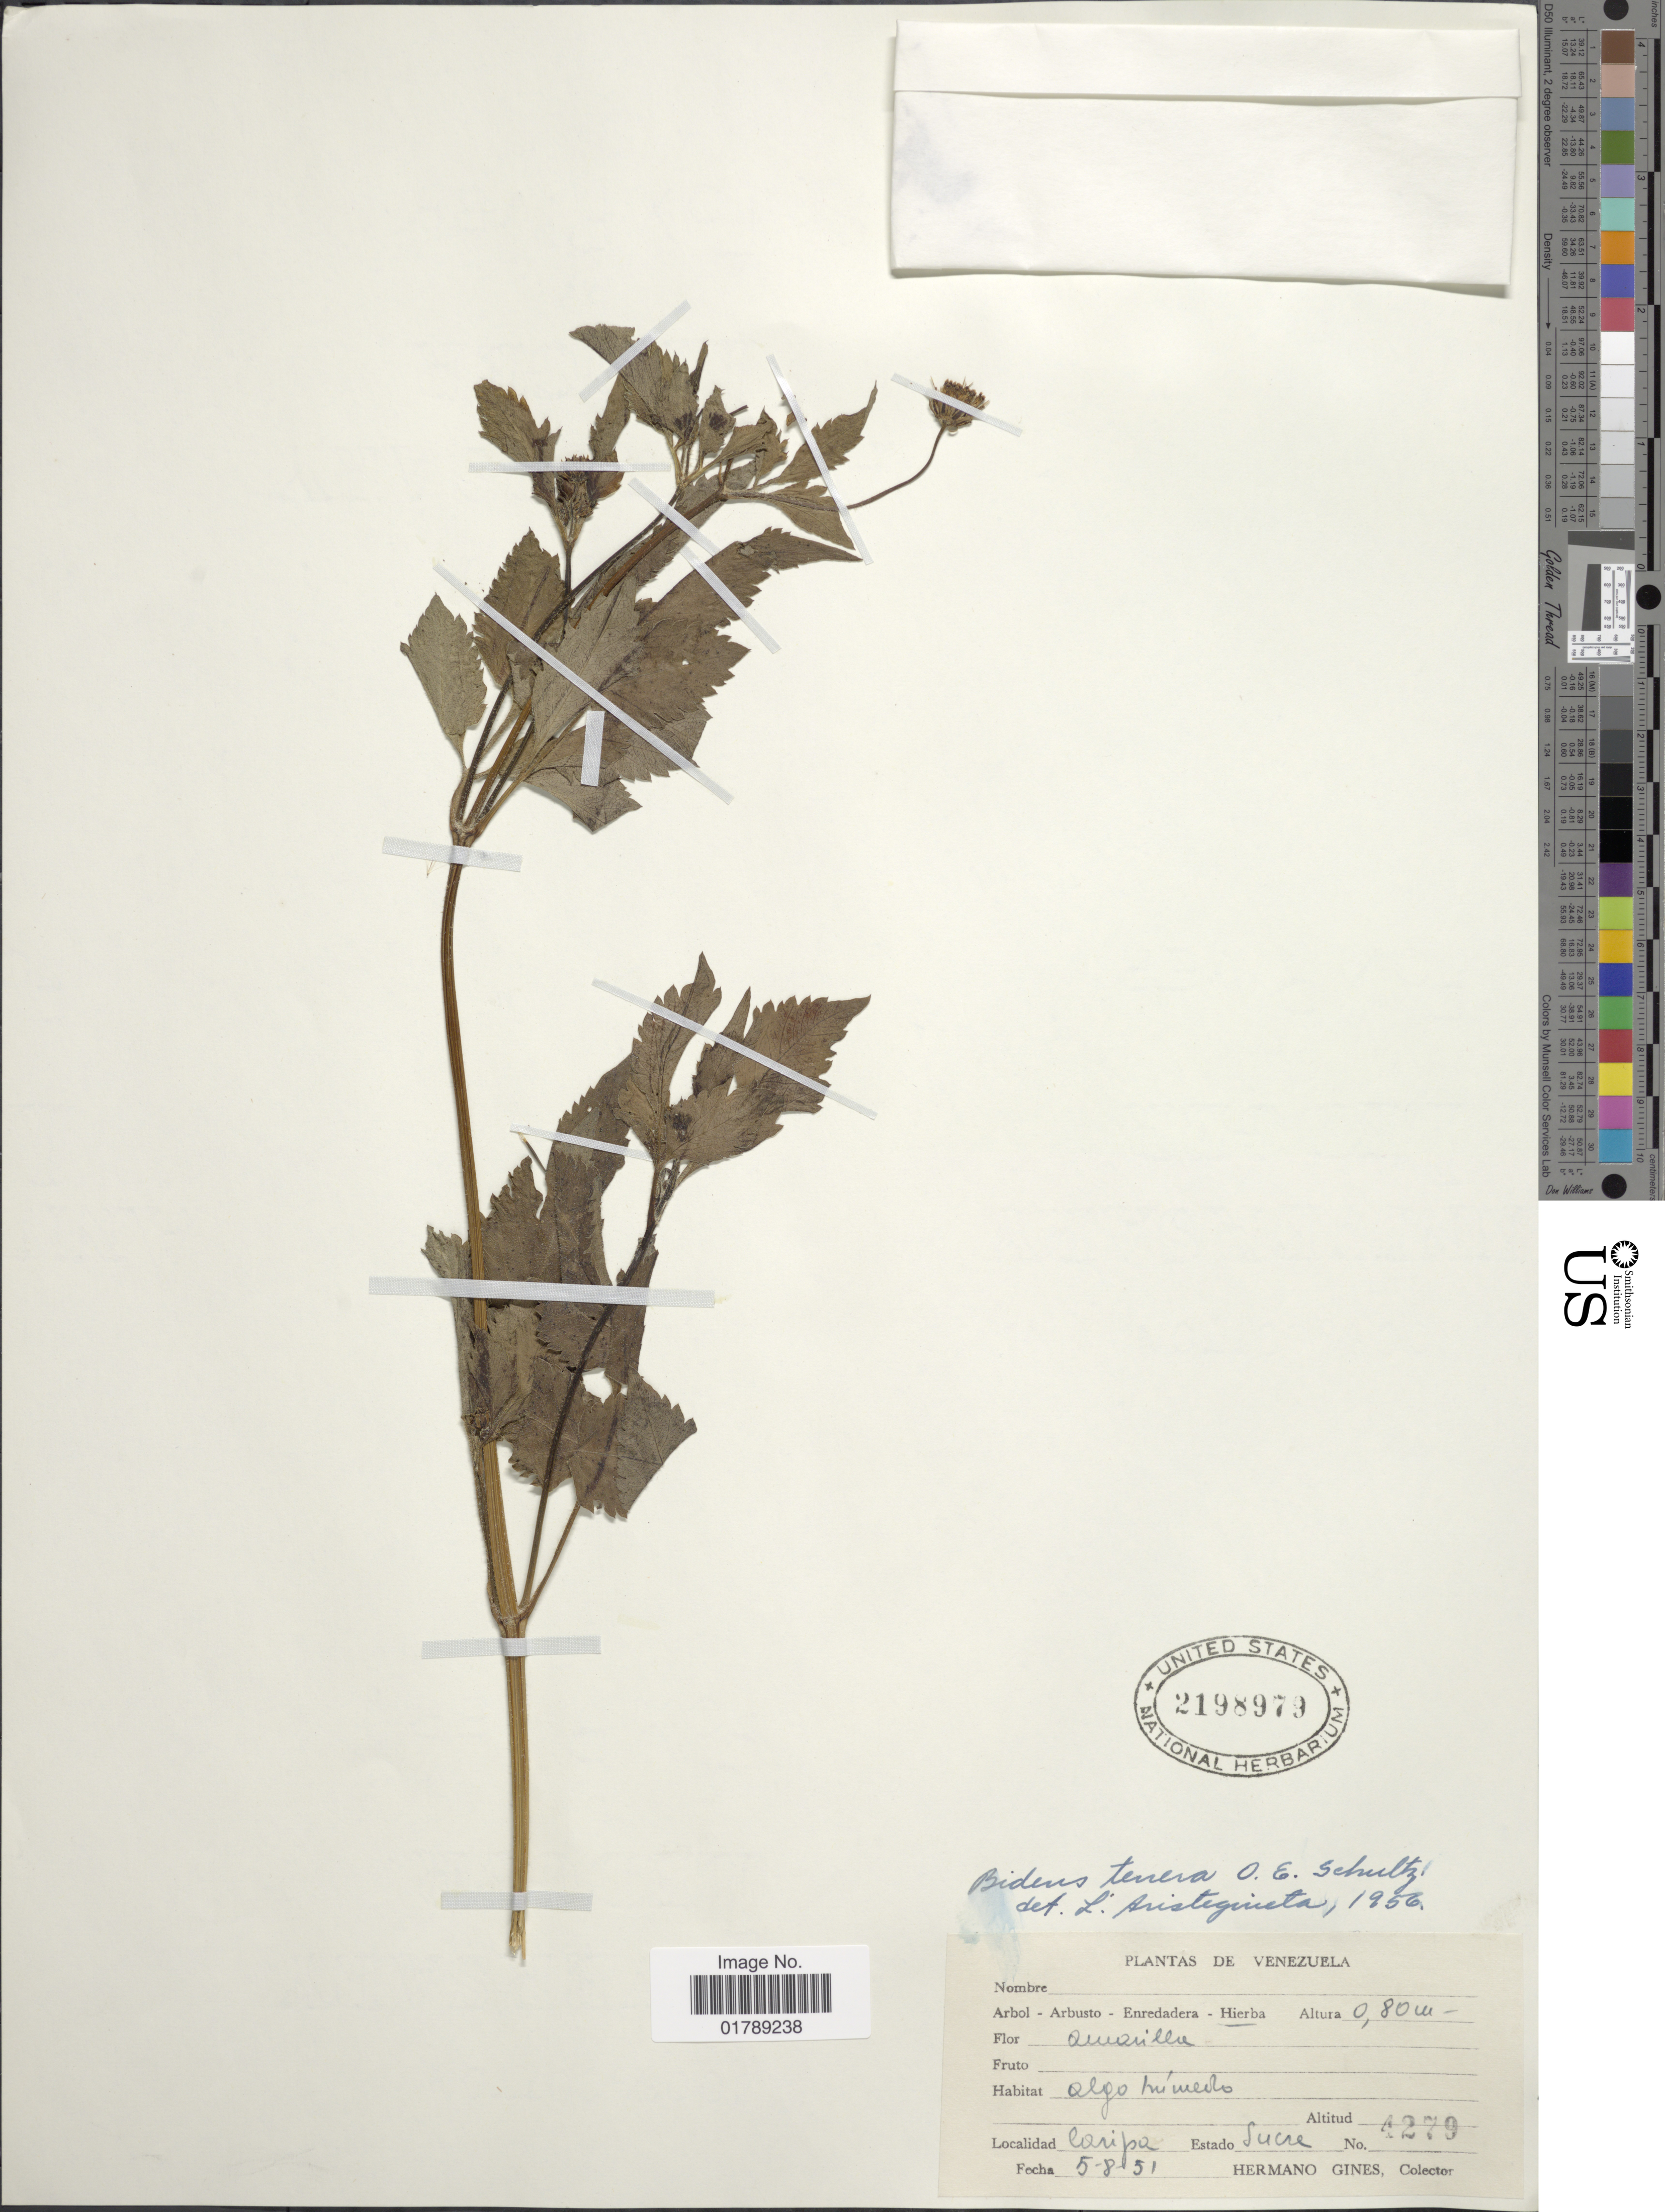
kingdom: Plantae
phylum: Tracheophyta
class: Magnoliopsida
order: Asterales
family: Asteraceae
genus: Bidens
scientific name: Bidens tenera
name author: O.E. Schulz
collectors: Bro. Gines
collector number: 4279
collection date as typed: Transcribed d/m/y: 5/8/51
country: Venezuela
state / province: Sucre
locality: Caripa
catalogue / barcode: US 2198979